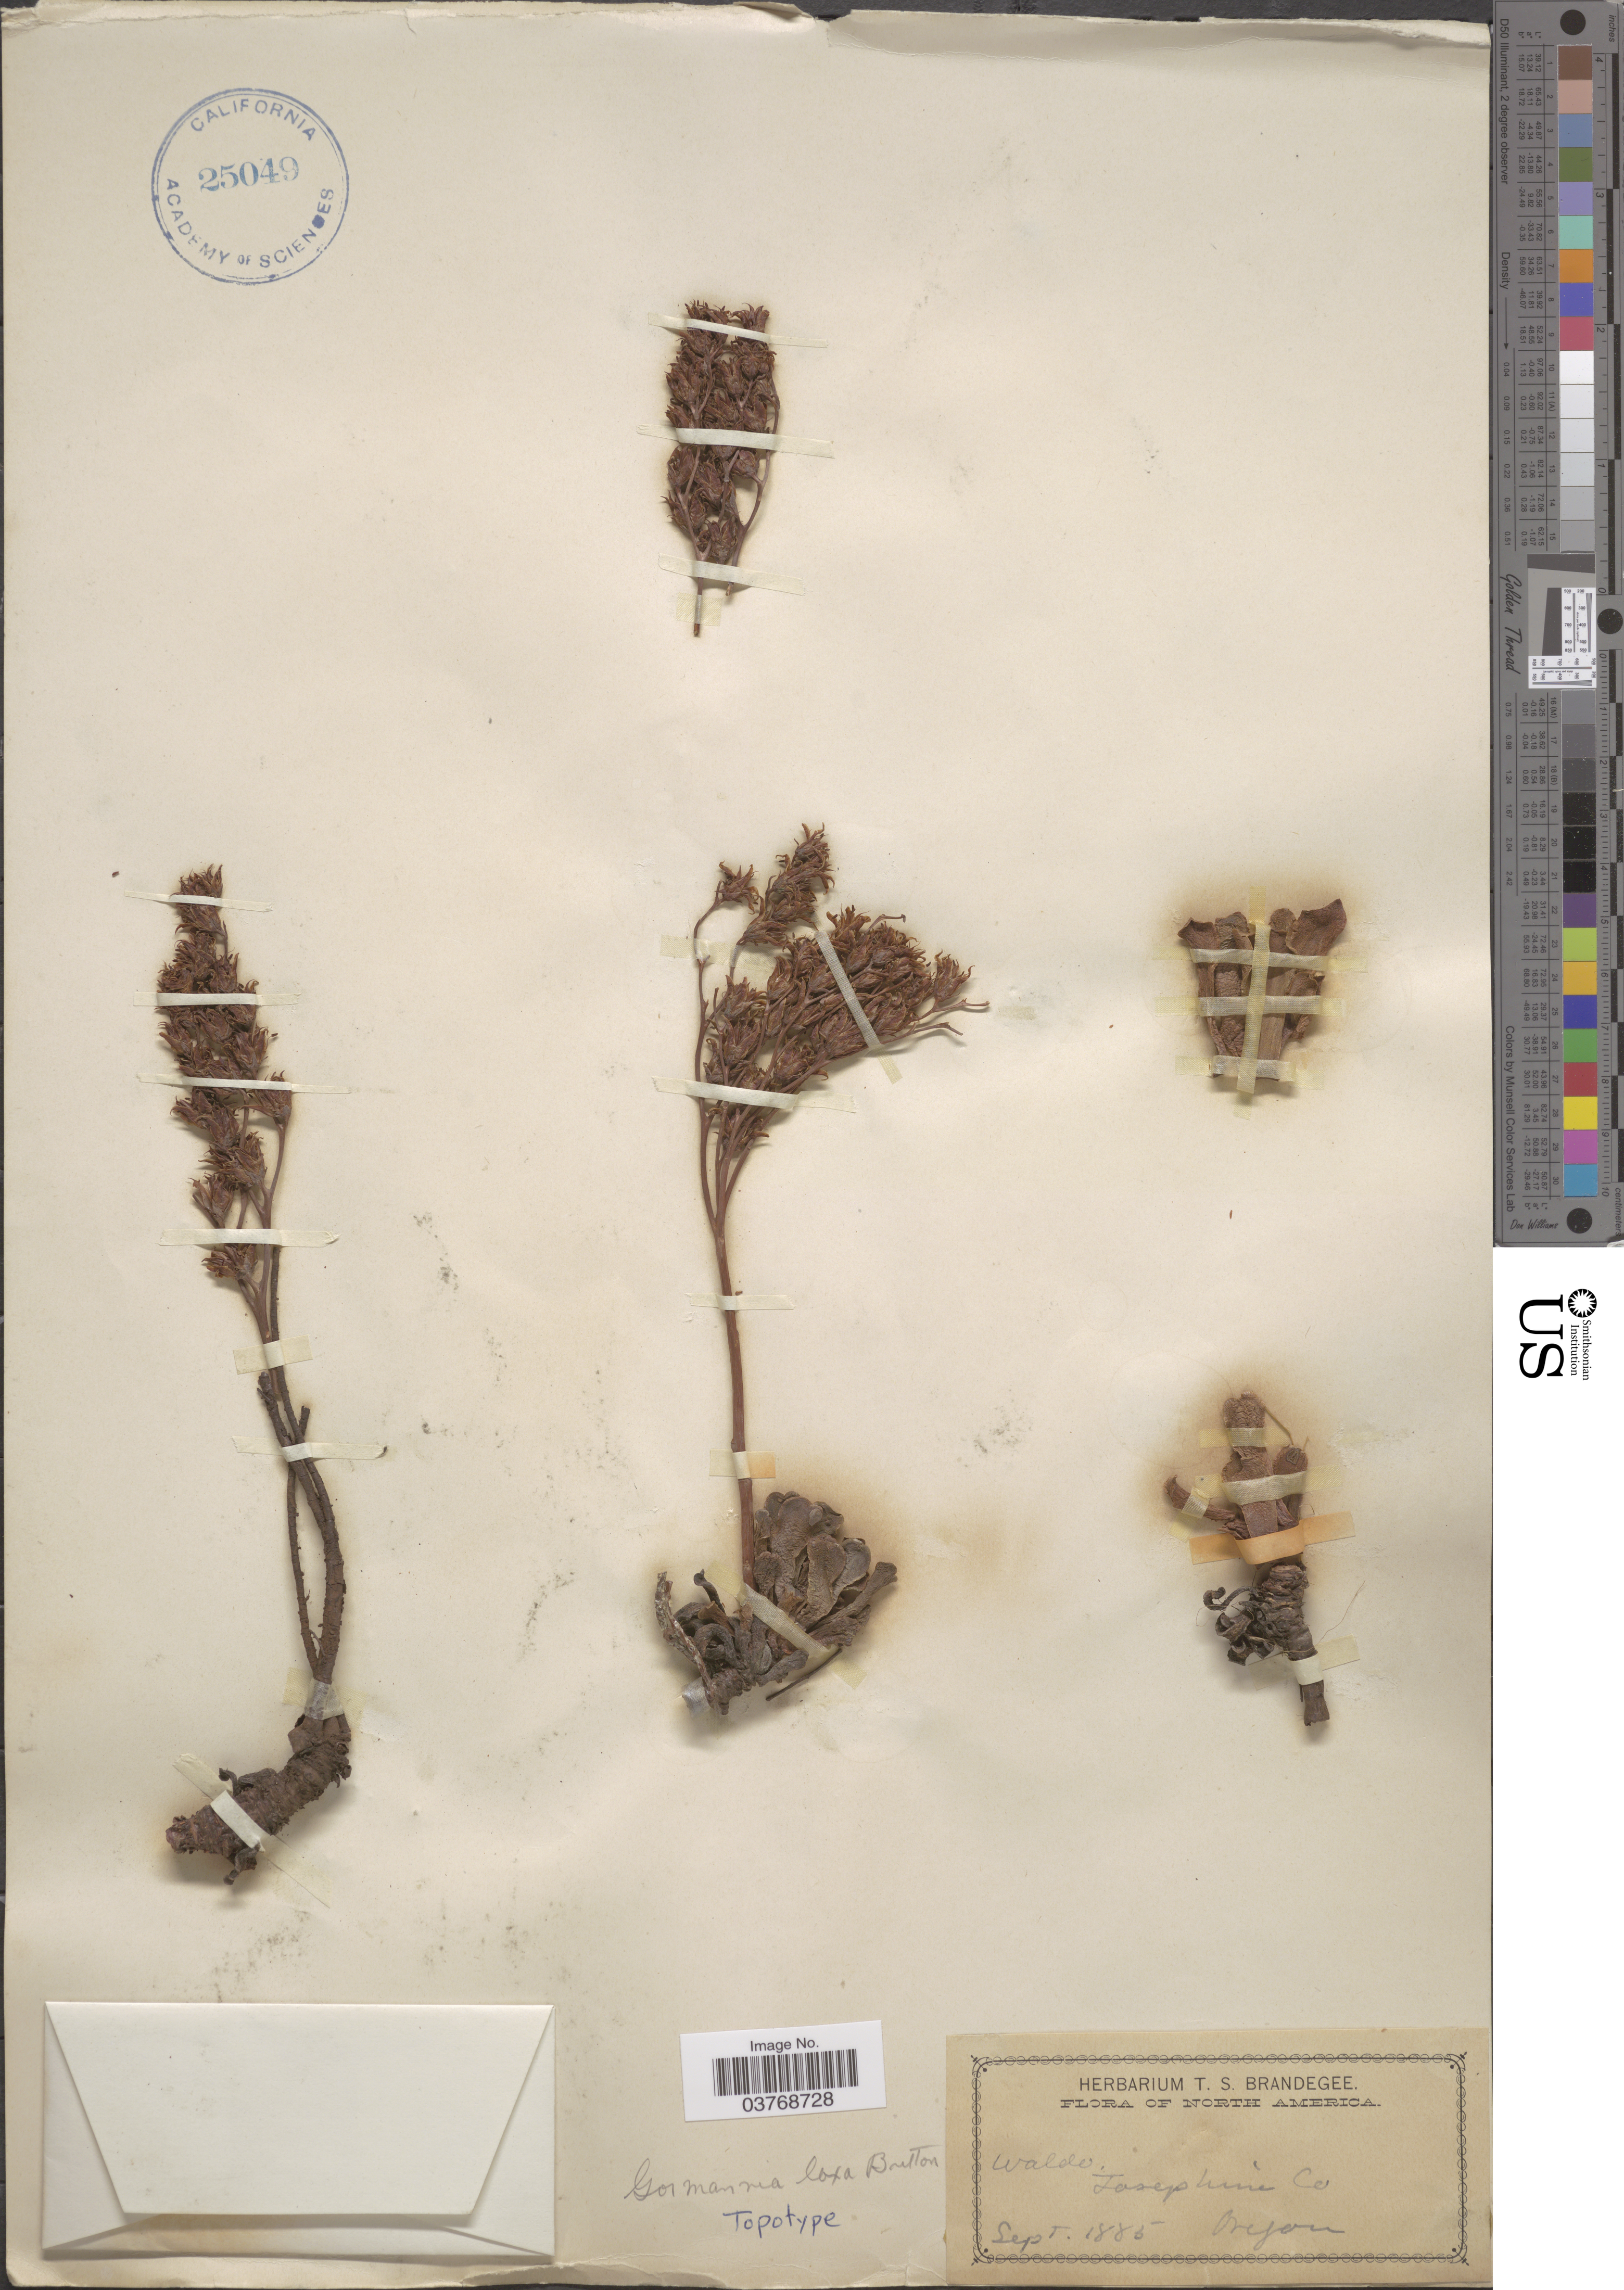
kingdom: Plantae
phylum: Tracheophyta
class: Magnoliopsida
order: Saxifragales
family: Crassulaceae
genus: Sedum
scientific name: Sedum laxum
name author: (Britton) A. Berger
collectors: ex herb. of T. S. Brandegee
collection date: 1885-09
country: United States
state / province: Oregon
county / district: Josephine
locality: Waldo. Josephine Co.